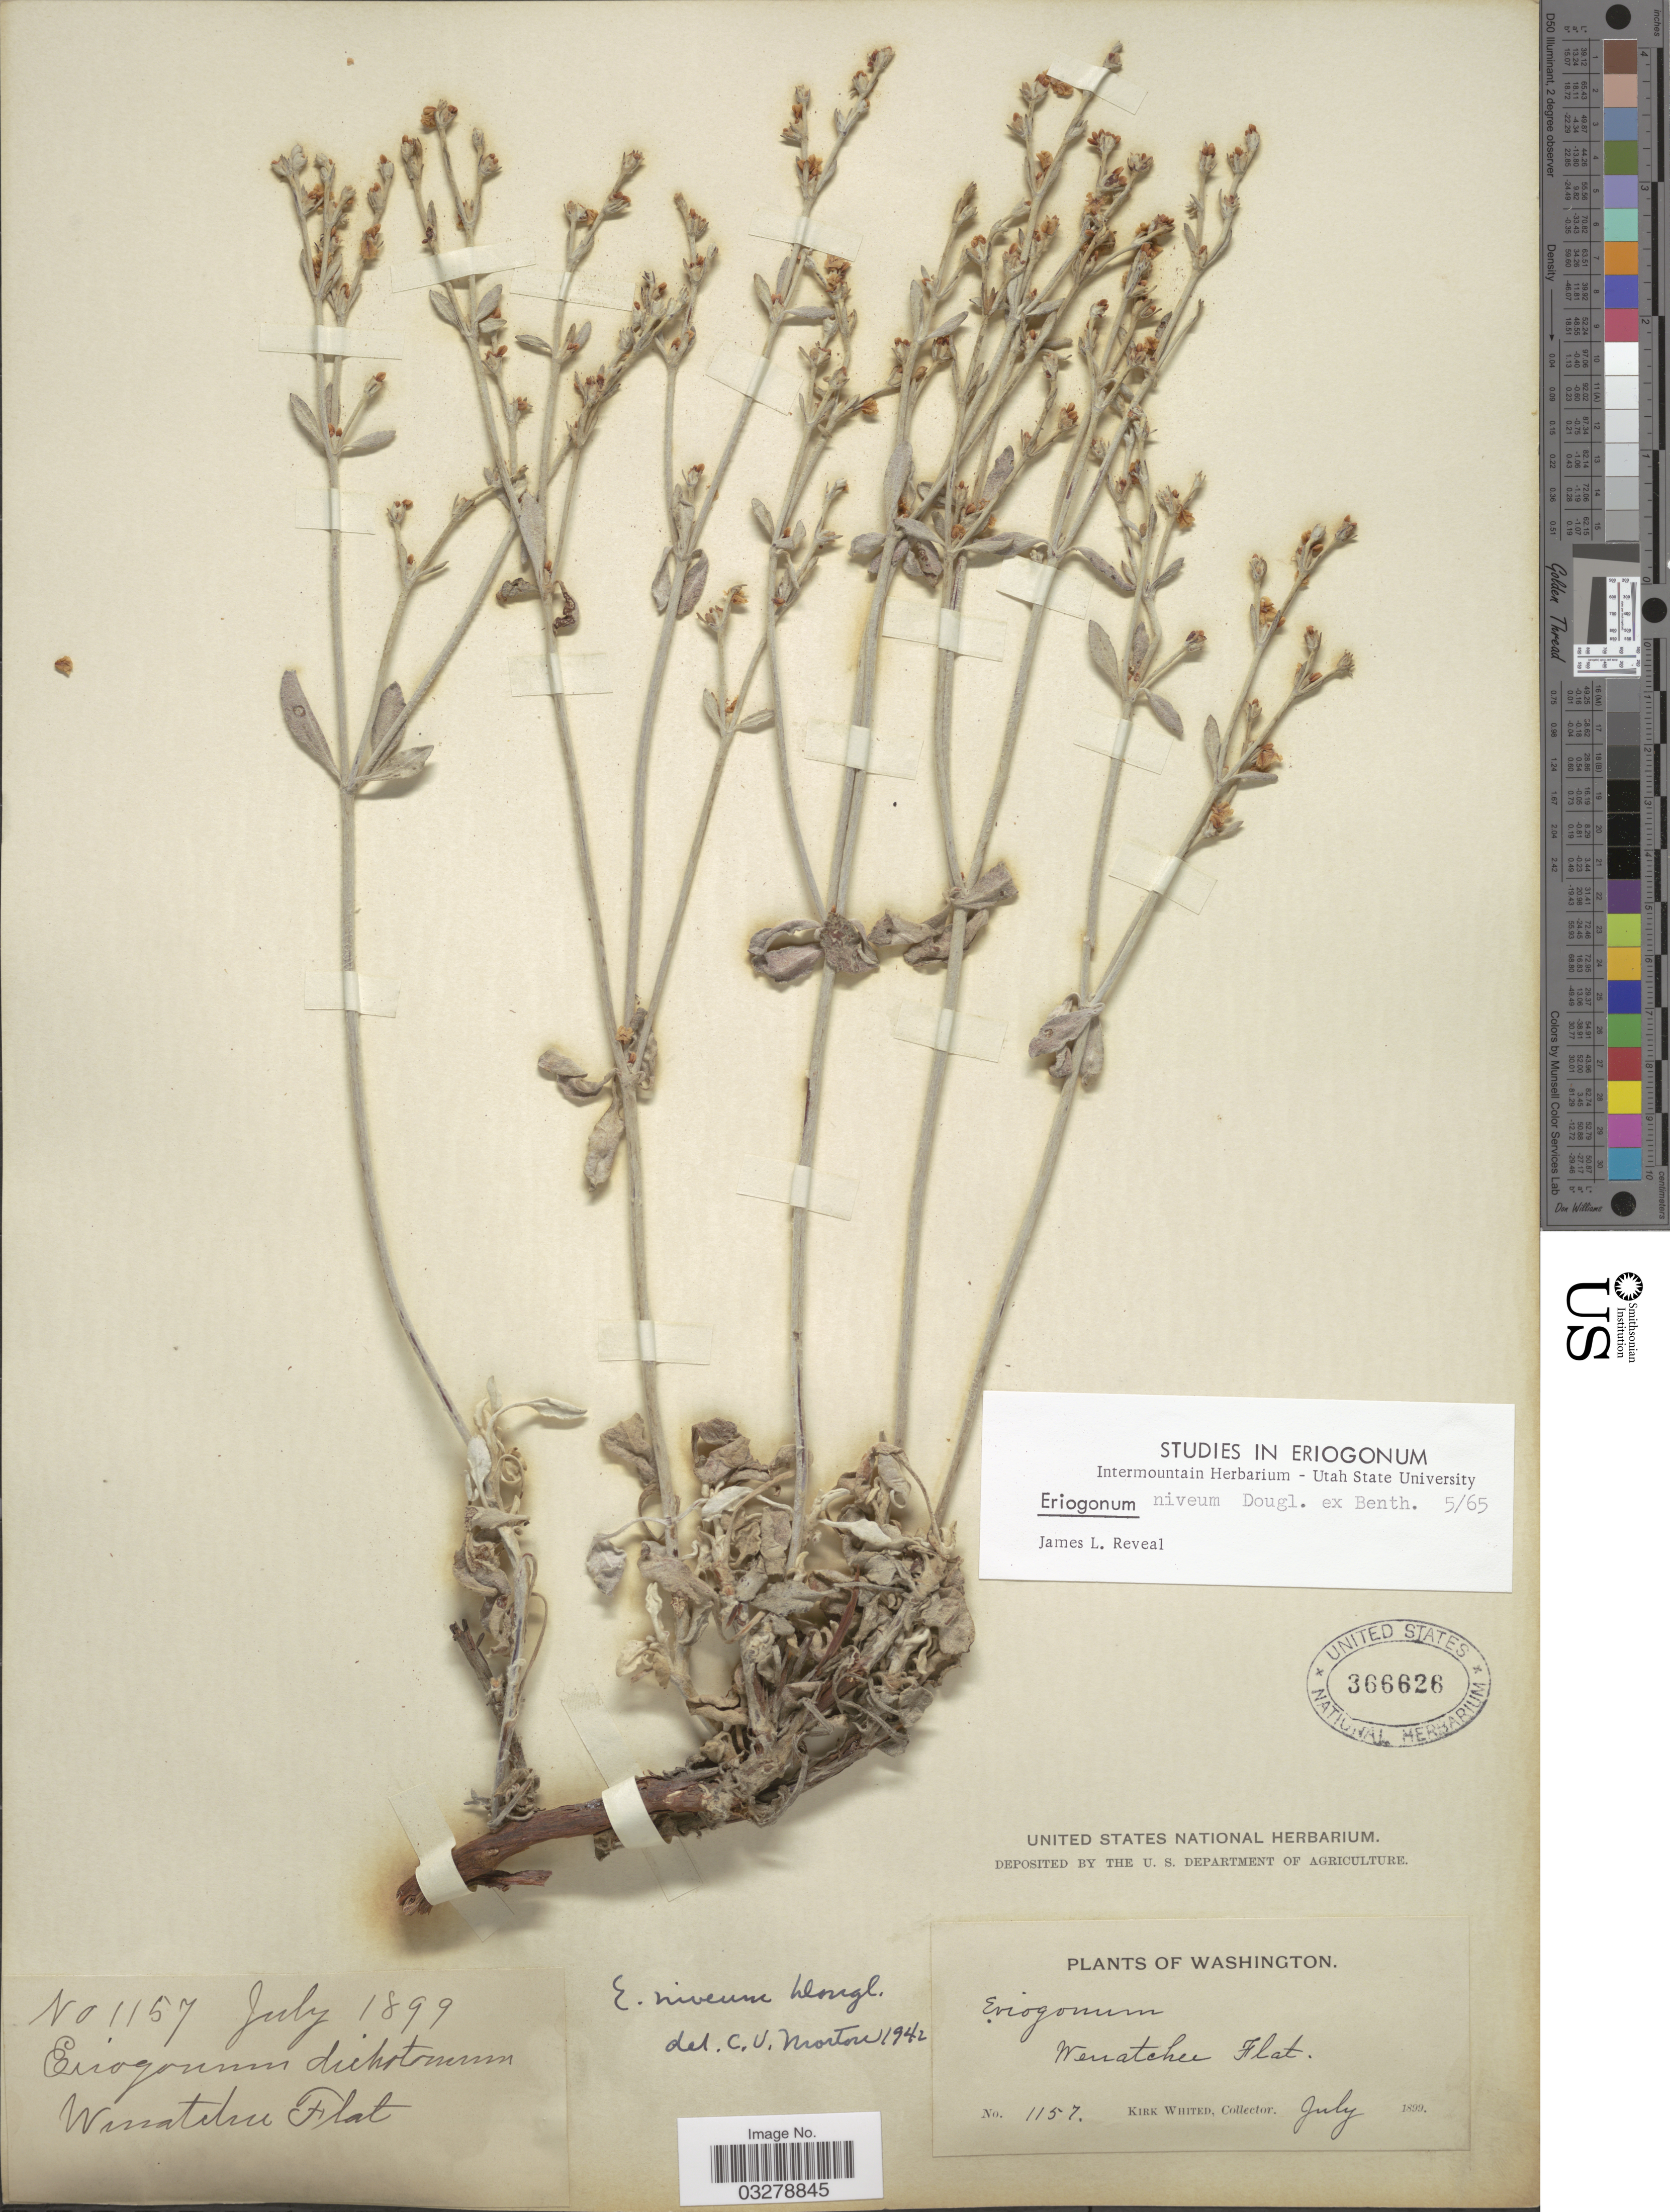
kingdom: Plantae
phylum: Tracheophyta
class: Magnoliopsida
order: Caryophyllales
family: Polygonaceae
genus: Eriogonum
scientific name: Eriogonum niverum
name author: Douglas ex Benth.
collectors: K. Whited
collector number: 1157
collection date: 1899-07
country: United States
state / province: Washington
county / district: Chelan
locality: Wenatchee Flat.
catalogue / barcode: US 366626